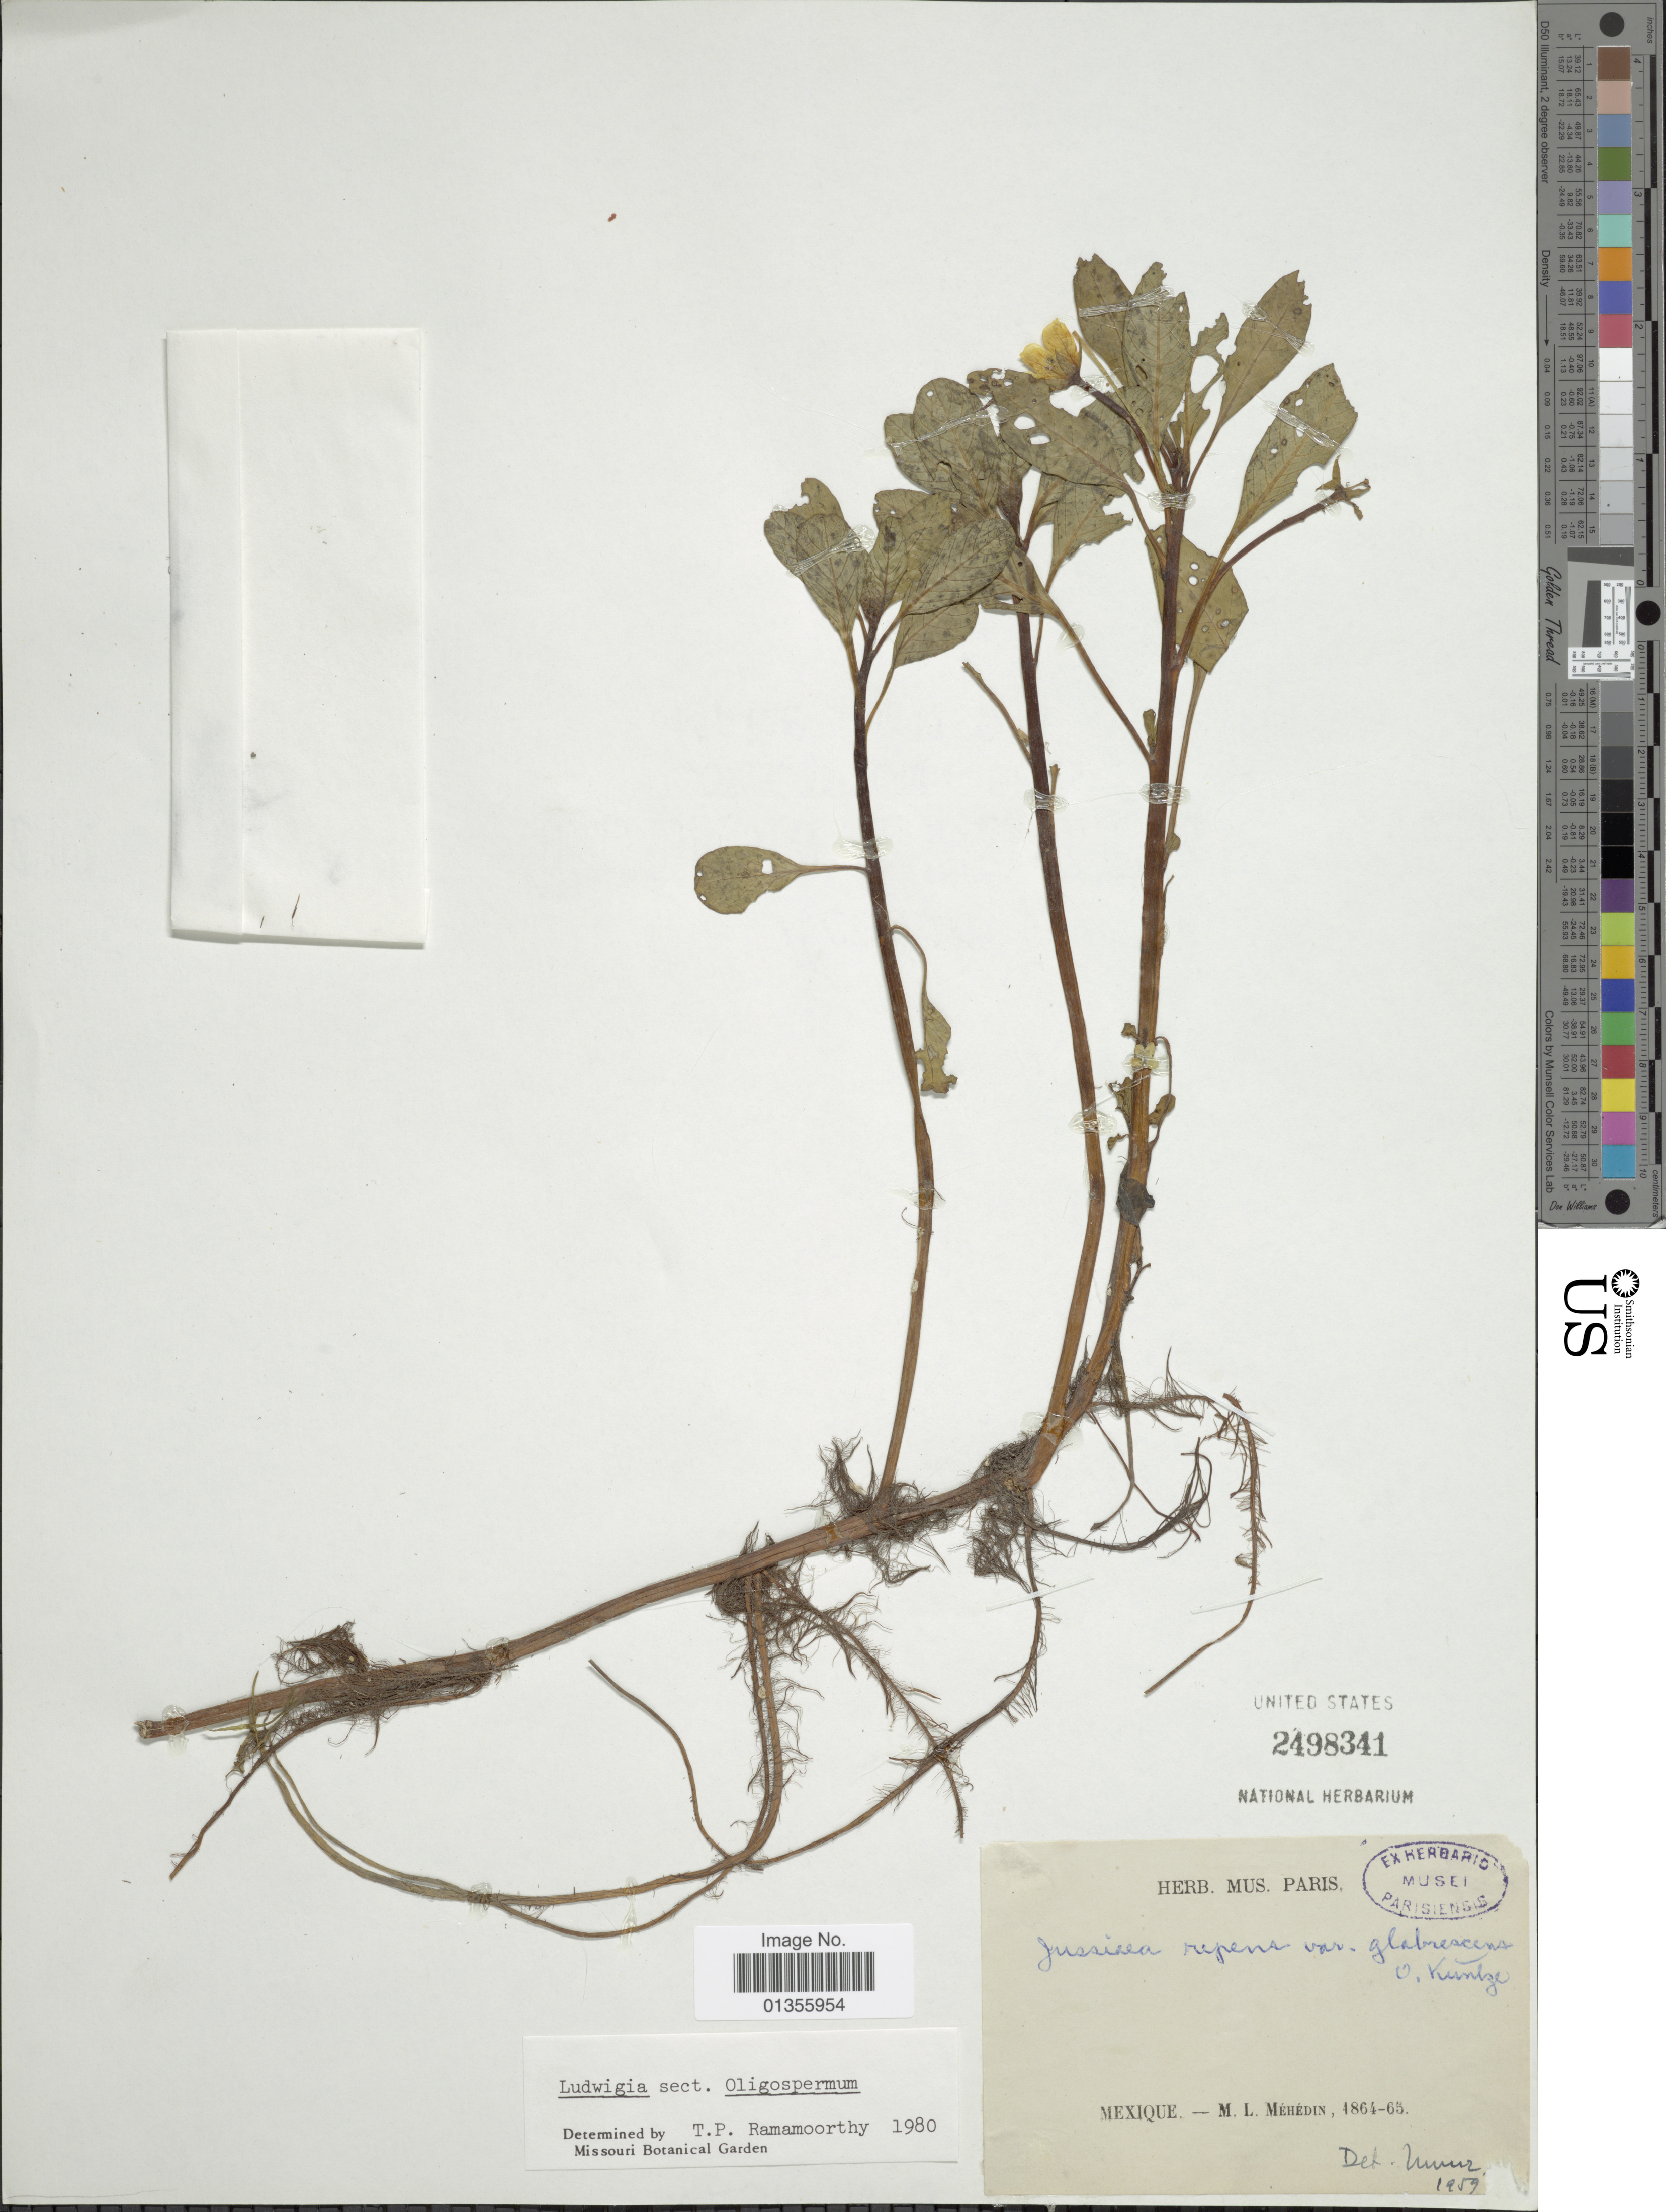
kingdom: Plantae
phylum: Tracheophyta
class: Magnoliopsida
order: Myrtales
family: Onagraceae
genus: Ludwigia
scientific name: Ludwigia octovalvis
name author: (Jacq.) P.H. Raven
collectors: M. Méhédin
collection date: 1864/1865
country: Mexico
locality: Mexique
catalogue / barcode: US 2498341